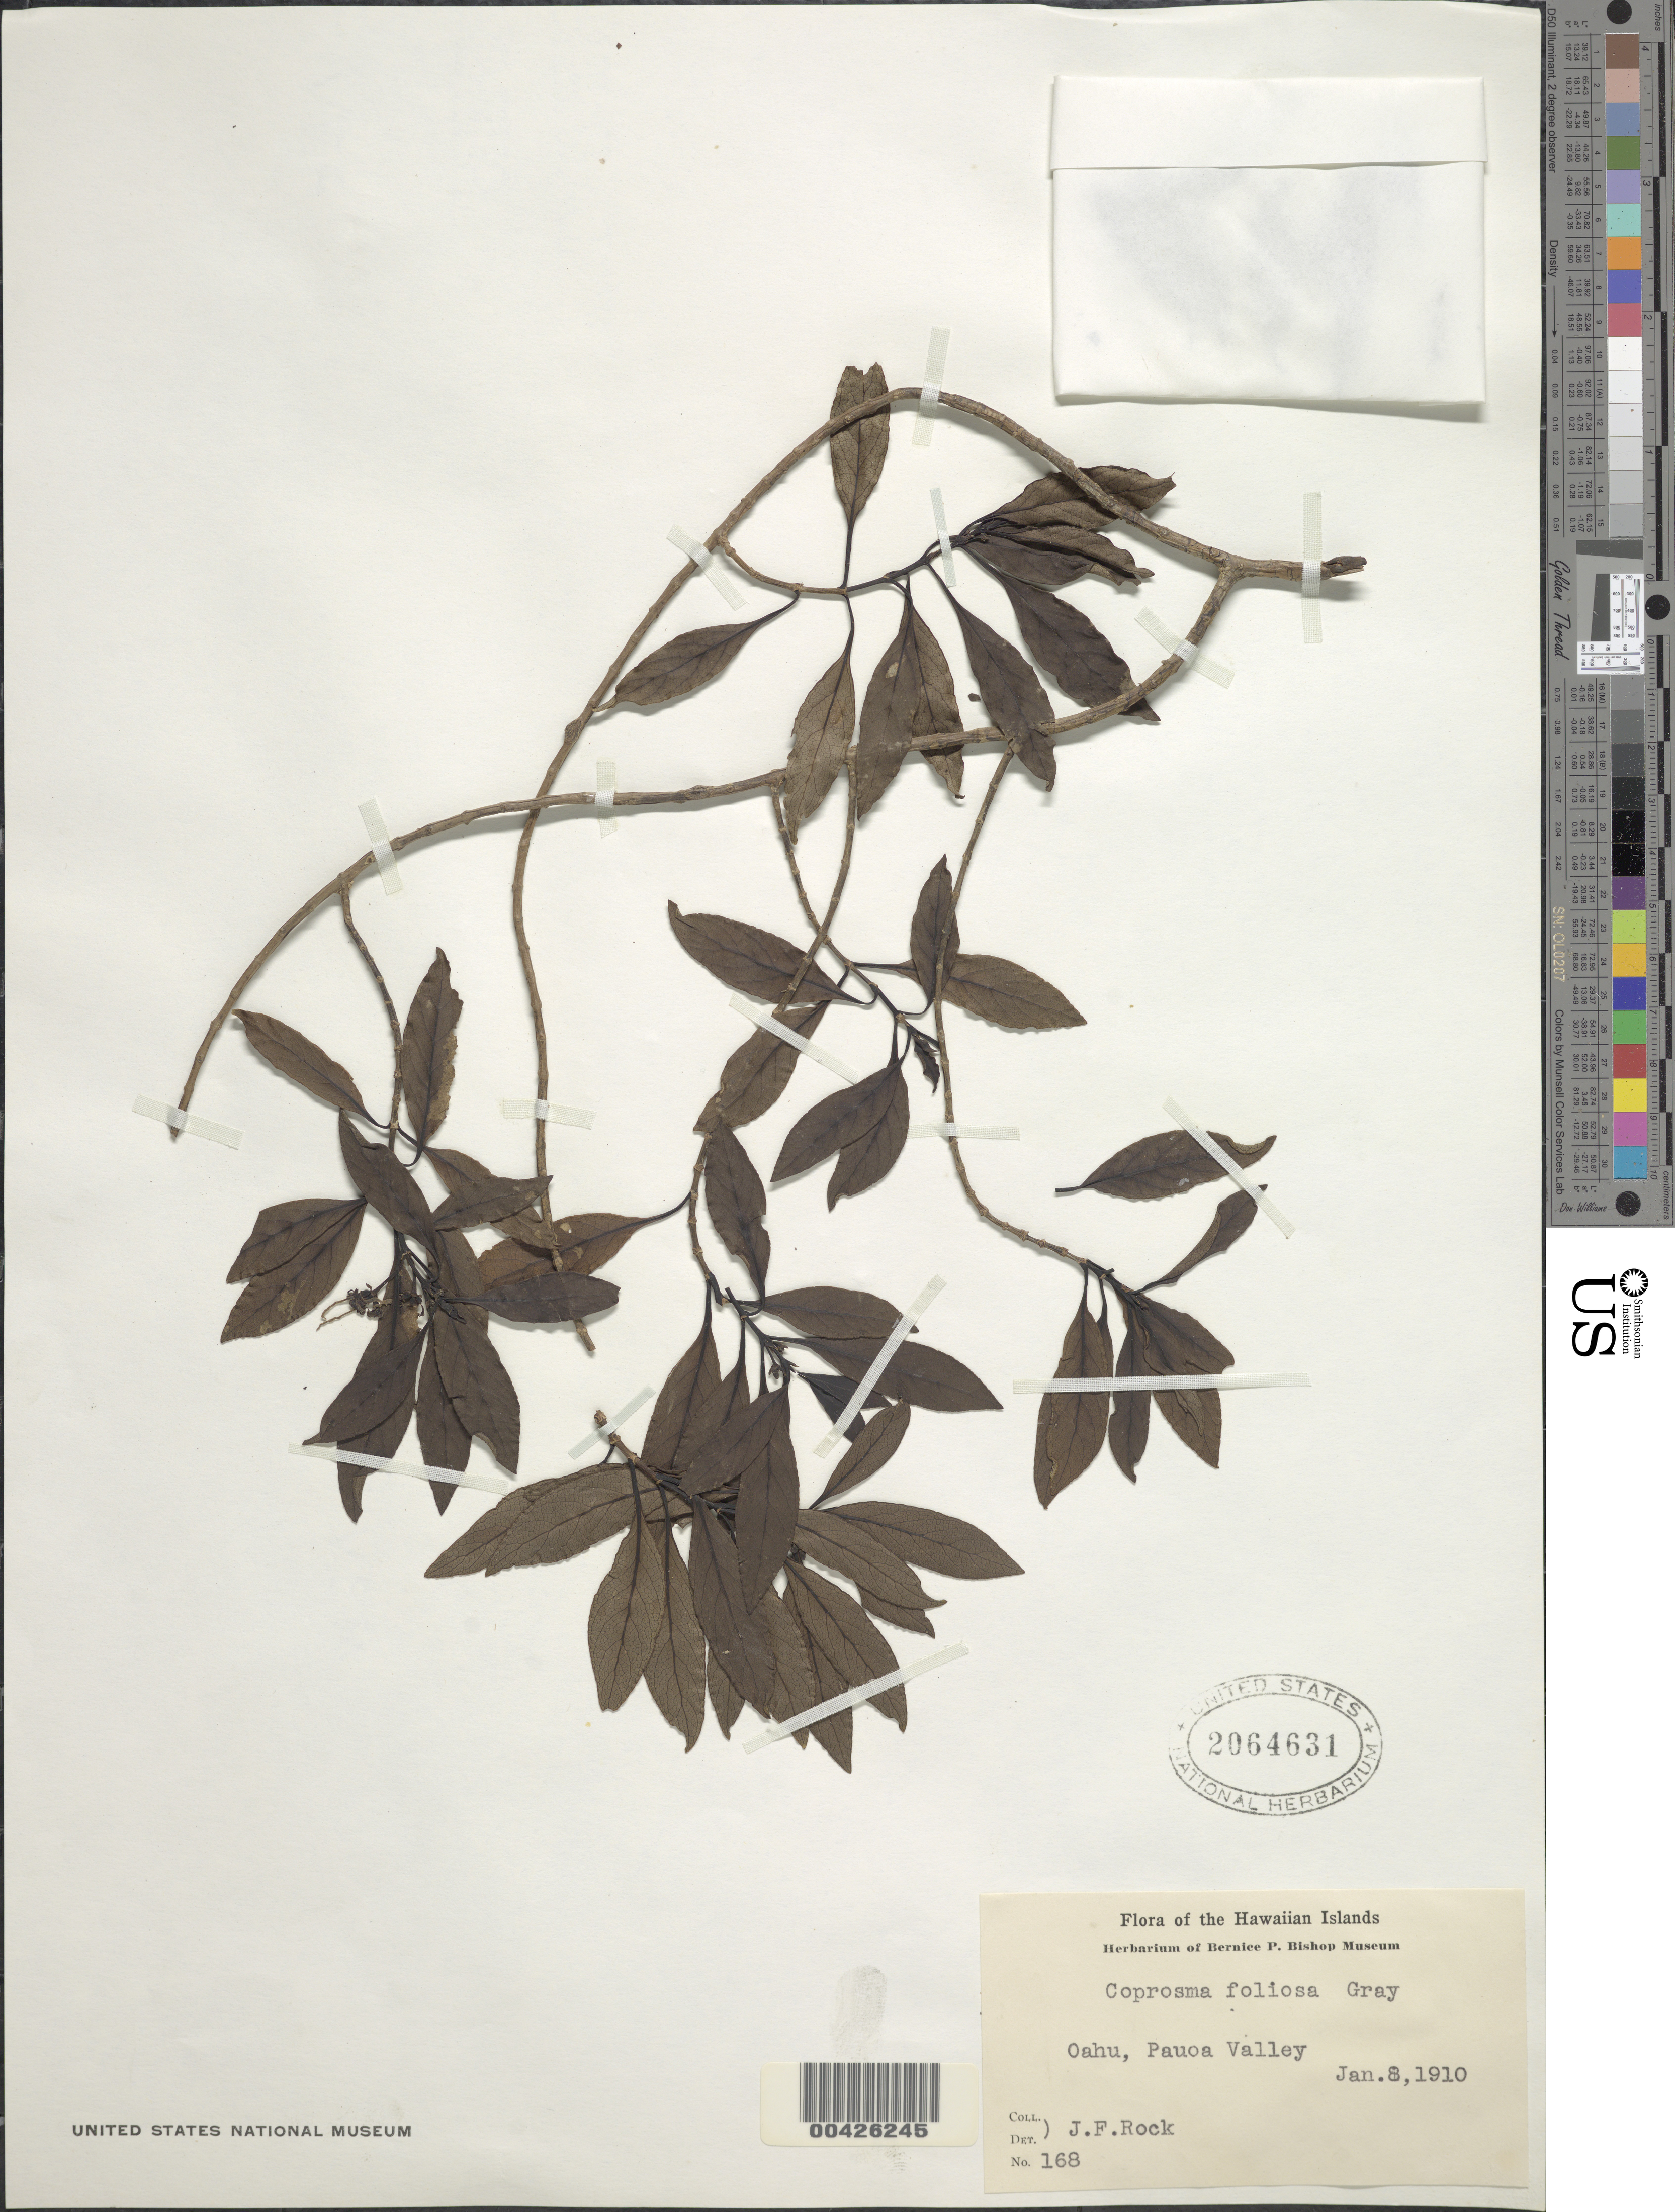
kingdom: Plantae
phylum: Tracheophyta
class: Magnoliopsida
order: Gentianales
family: Rubiaceae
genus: Coprosma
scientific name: Coprosma foliosa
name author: A. Gray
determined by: Rock, Joseph F.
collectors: J. F. Rock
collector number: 168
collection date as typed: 8 Jan 1910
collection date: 1910-01-08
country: United States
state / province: Hawaii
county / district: Honolulu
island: Oahu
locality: Pauoa Valley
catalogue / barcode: US 2064631